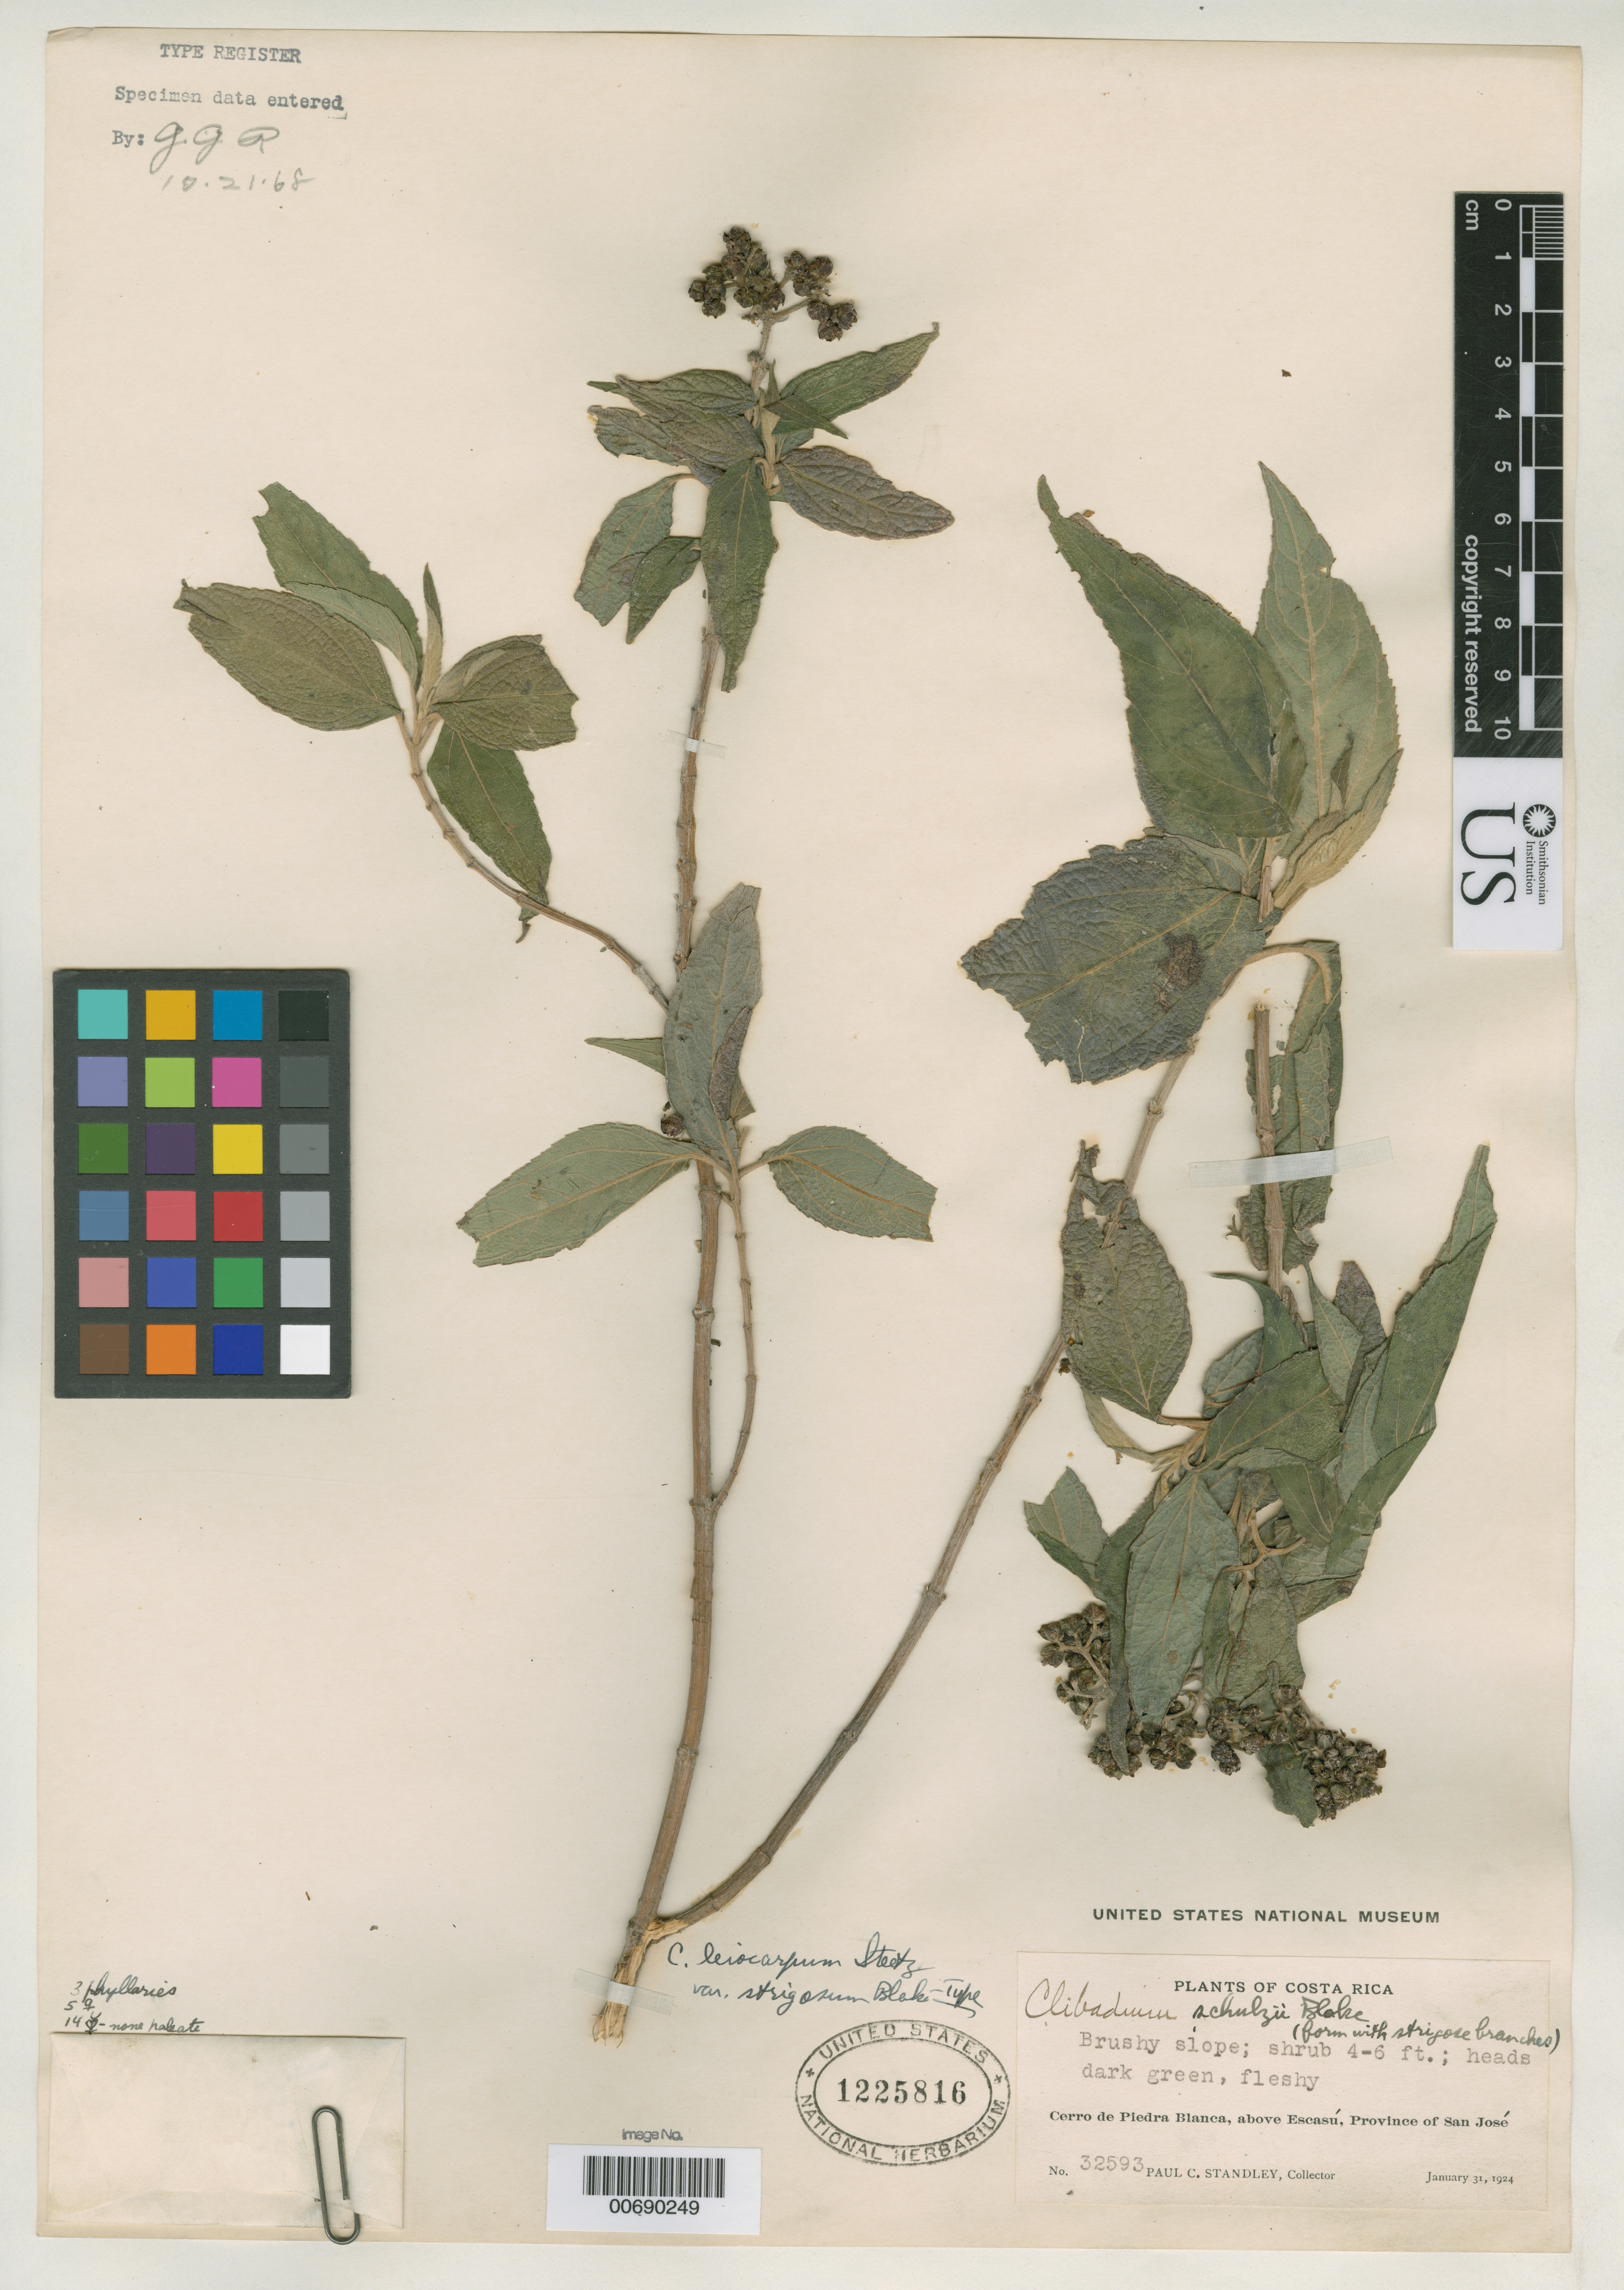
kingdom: Plantae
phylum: Tracheophyta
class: Magnoliopsida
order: Asterales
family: Asteraceae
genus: Clibadium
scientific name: Clibadium leiocarpum var. strigosum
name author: S.F. Blake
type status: Holotype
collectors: P. C. Standley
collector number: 32593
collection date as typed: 31 Jan 1924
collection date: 1924-01-31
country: Costa Rica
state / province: San José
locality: Above Escasu.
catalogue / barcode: US 1225816